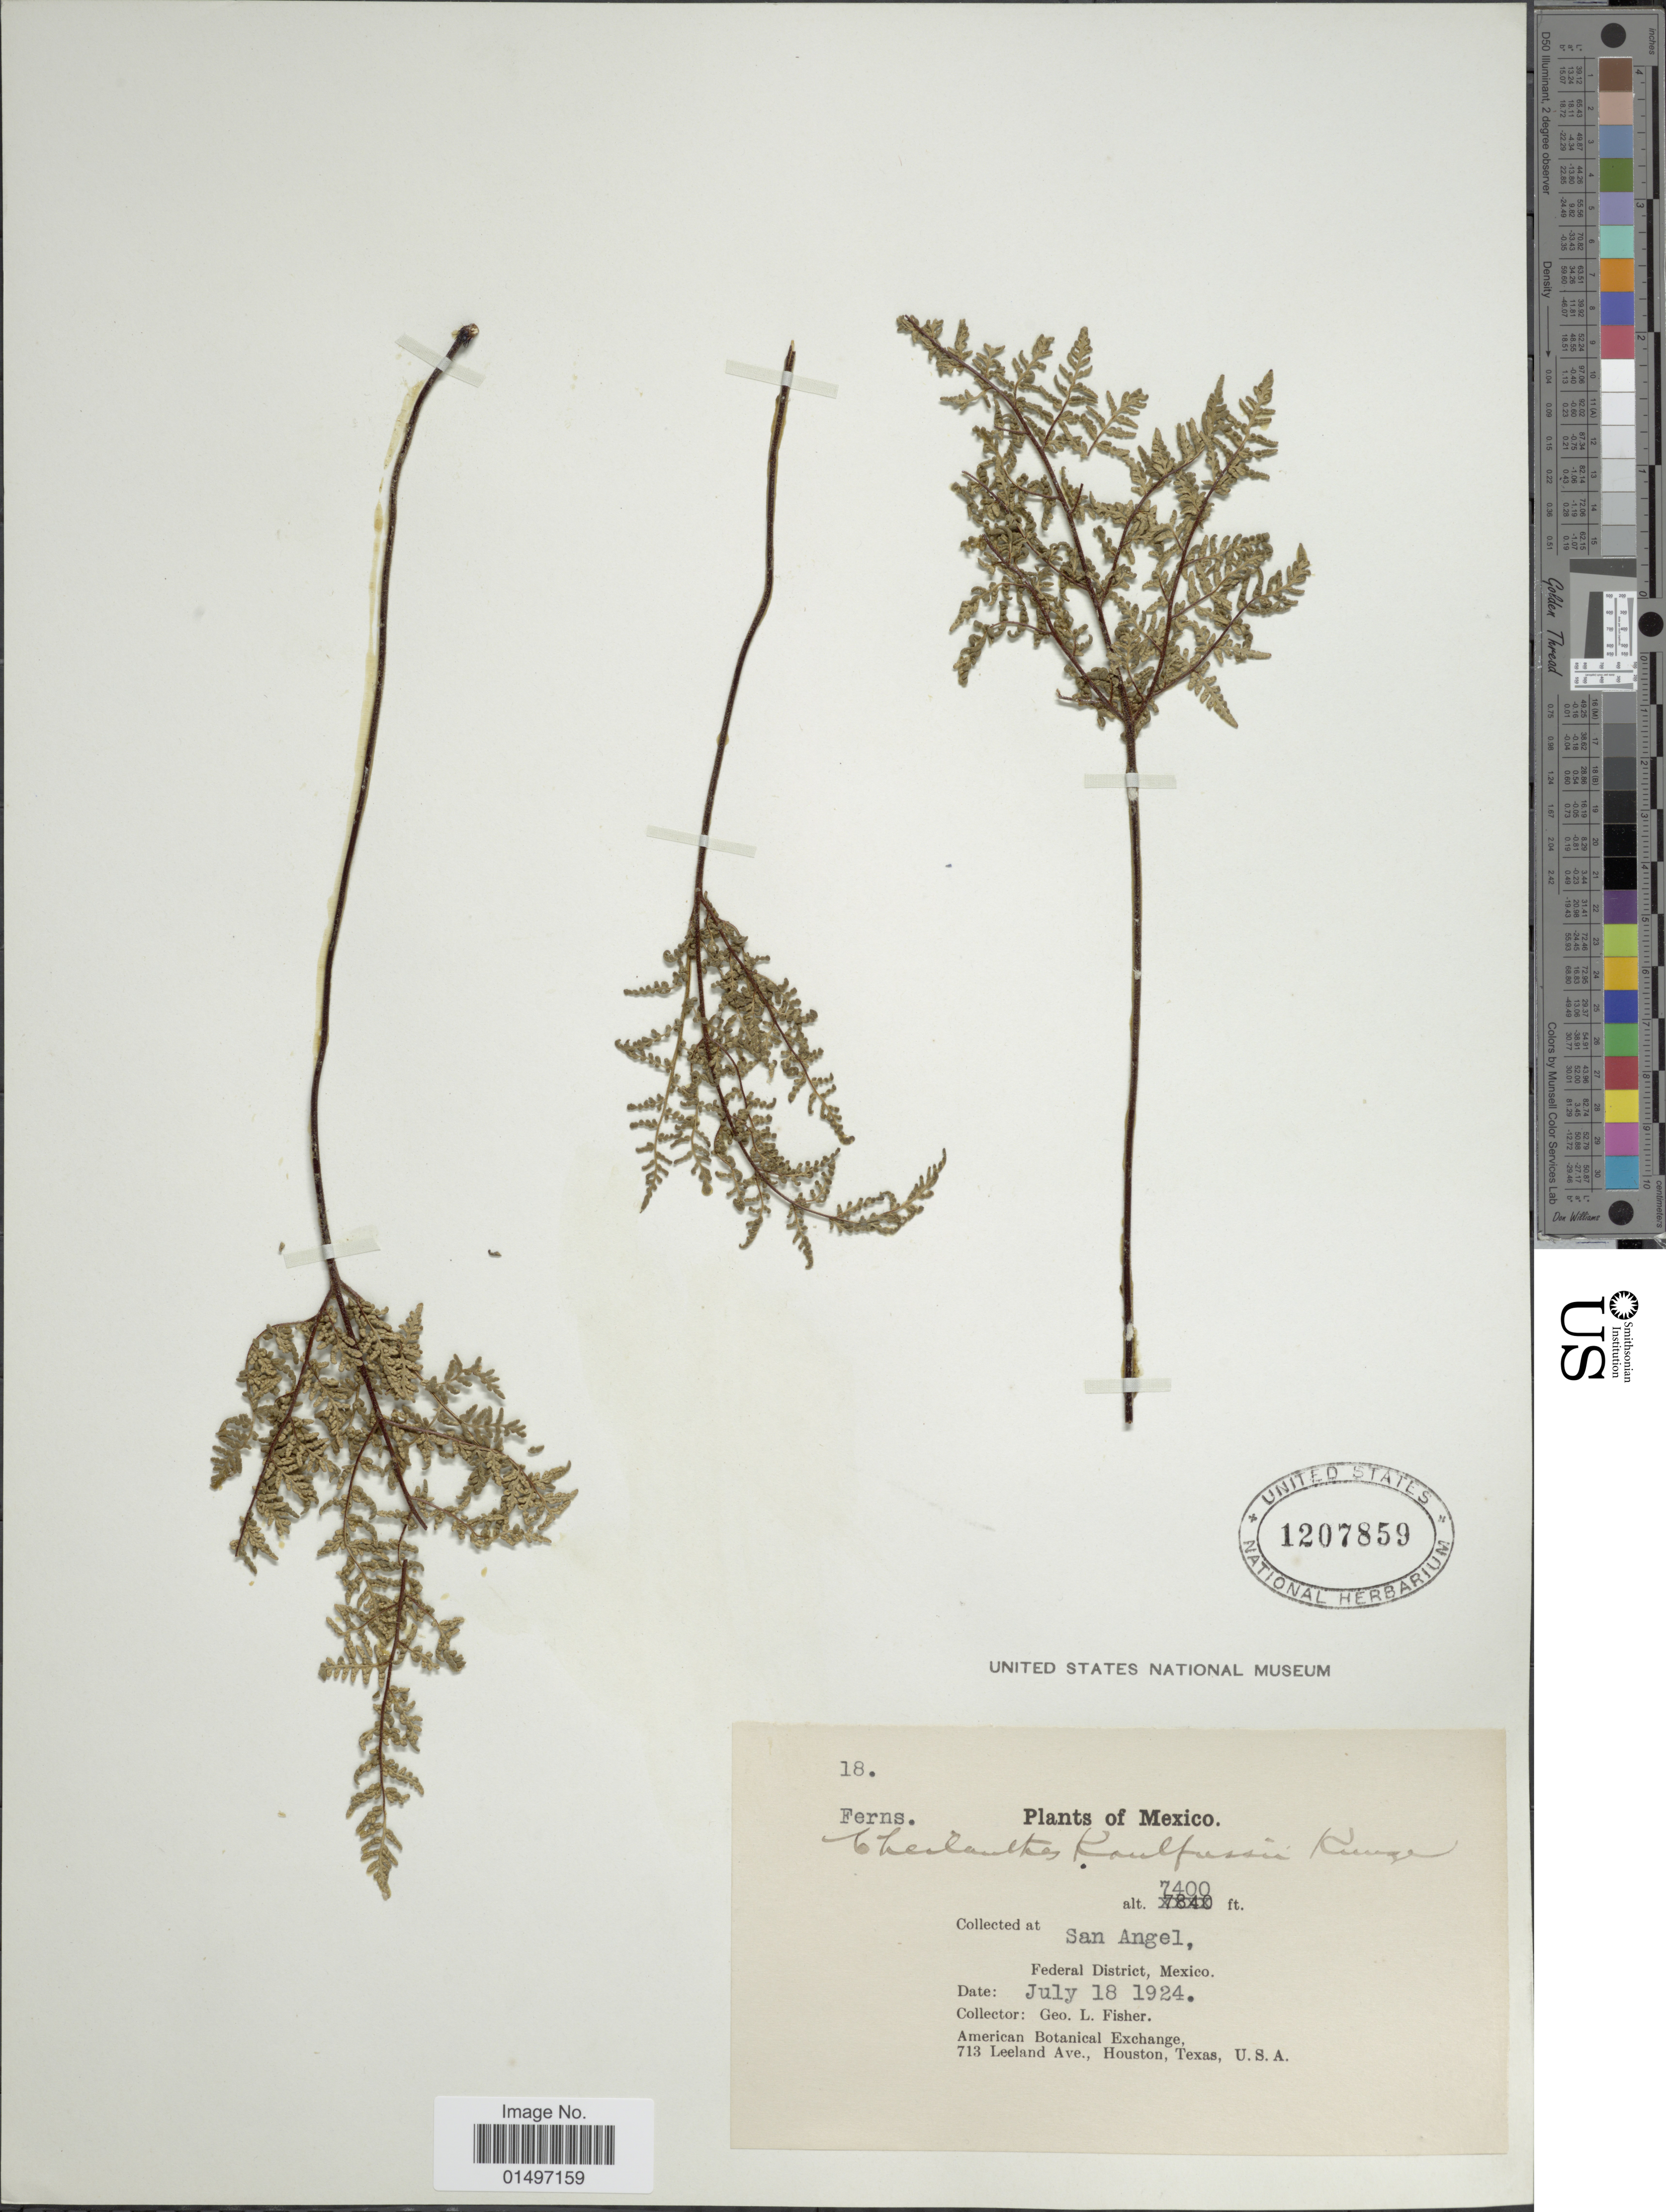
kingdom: Plantae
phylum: Tracheophyta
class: Polypodiopsida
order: Polypodiales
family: Pteridaceae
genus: Gaga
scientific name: Gaga kaulfussii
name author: (Kunze) Fay W. Li & Windham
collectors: G. L. Fisher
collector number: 18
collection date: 1924-07-18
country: Mexico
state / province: Distrito Federal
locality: Mexico, Federal District. San Angel.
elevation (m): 2256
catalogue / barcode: US 1207859